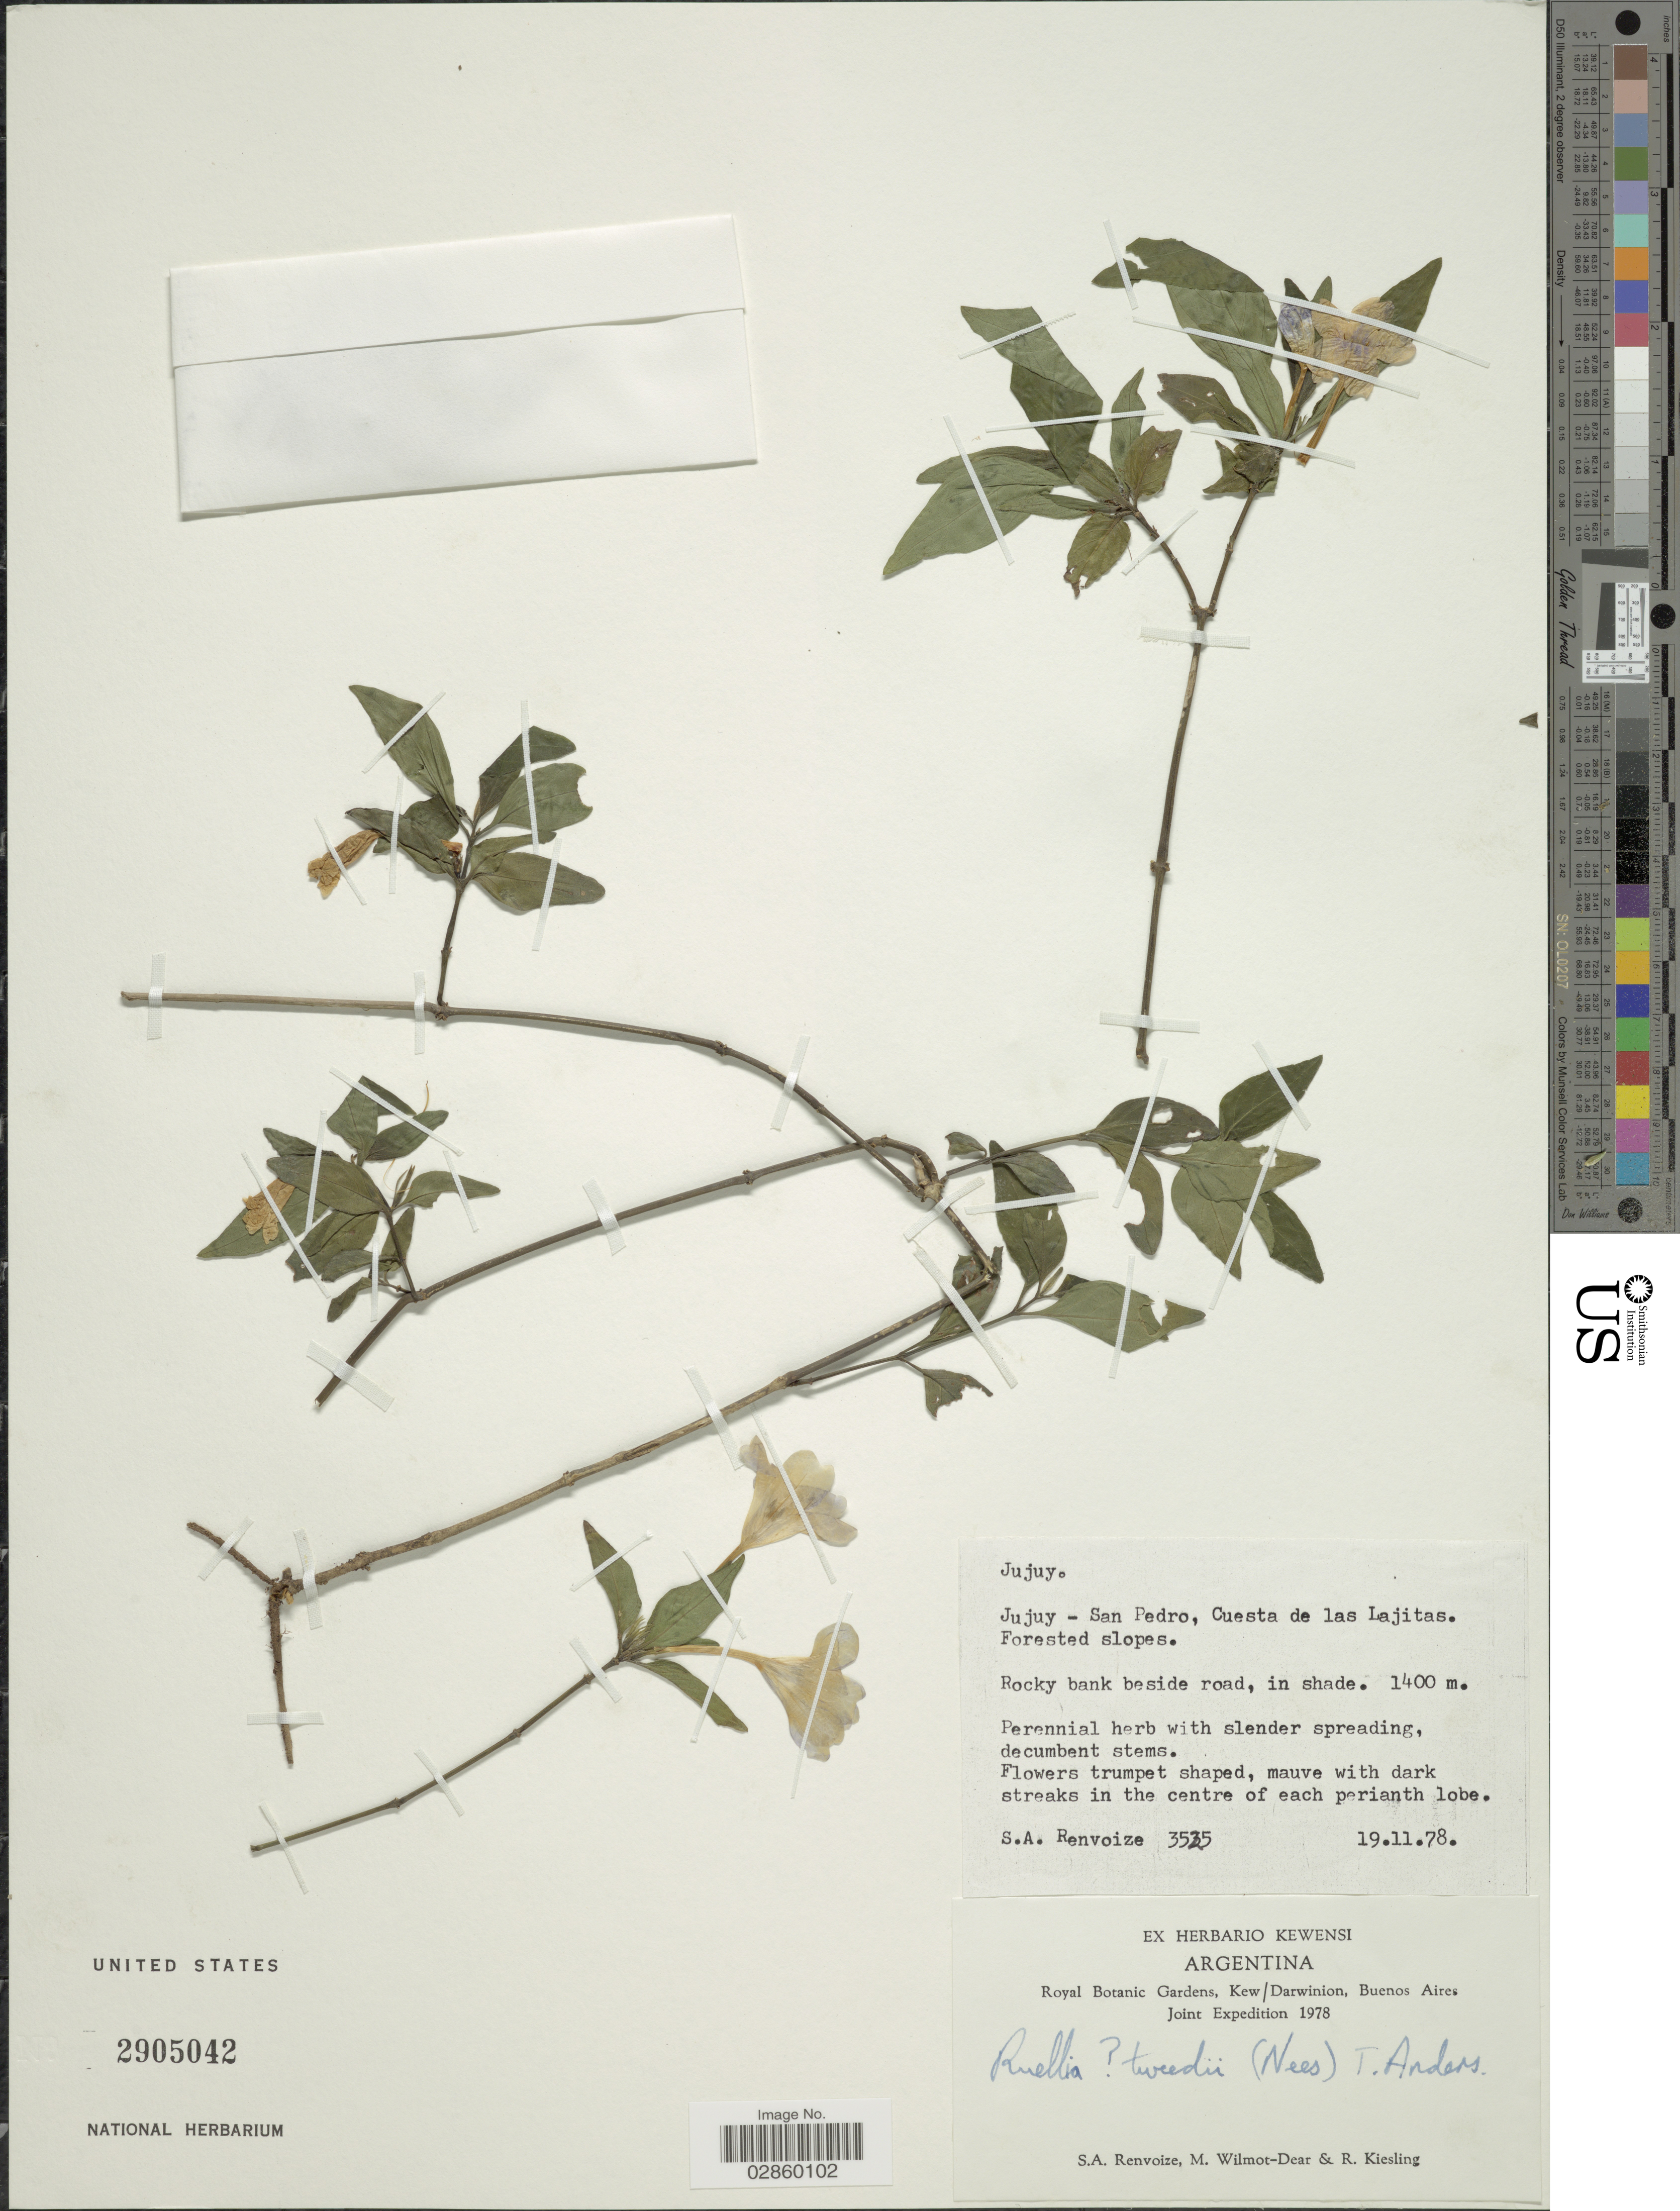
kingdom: Plantae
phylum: Tracheophyta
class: Magnoliopsida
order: Lamiales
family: Acanthaceae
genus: Ruellia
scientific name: Ruellia erythropus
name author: (Nees) Lindau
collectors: S. A. Renvoize, M. Wilmot-Dear & R. Kiesling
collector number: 3525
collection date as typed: Transcribed d/m/y: 19/11/78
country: Argentina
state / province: Jujuy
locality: San Pedro, Cuesta de las Lajitas.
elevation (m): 1400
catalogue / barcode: US 2905042